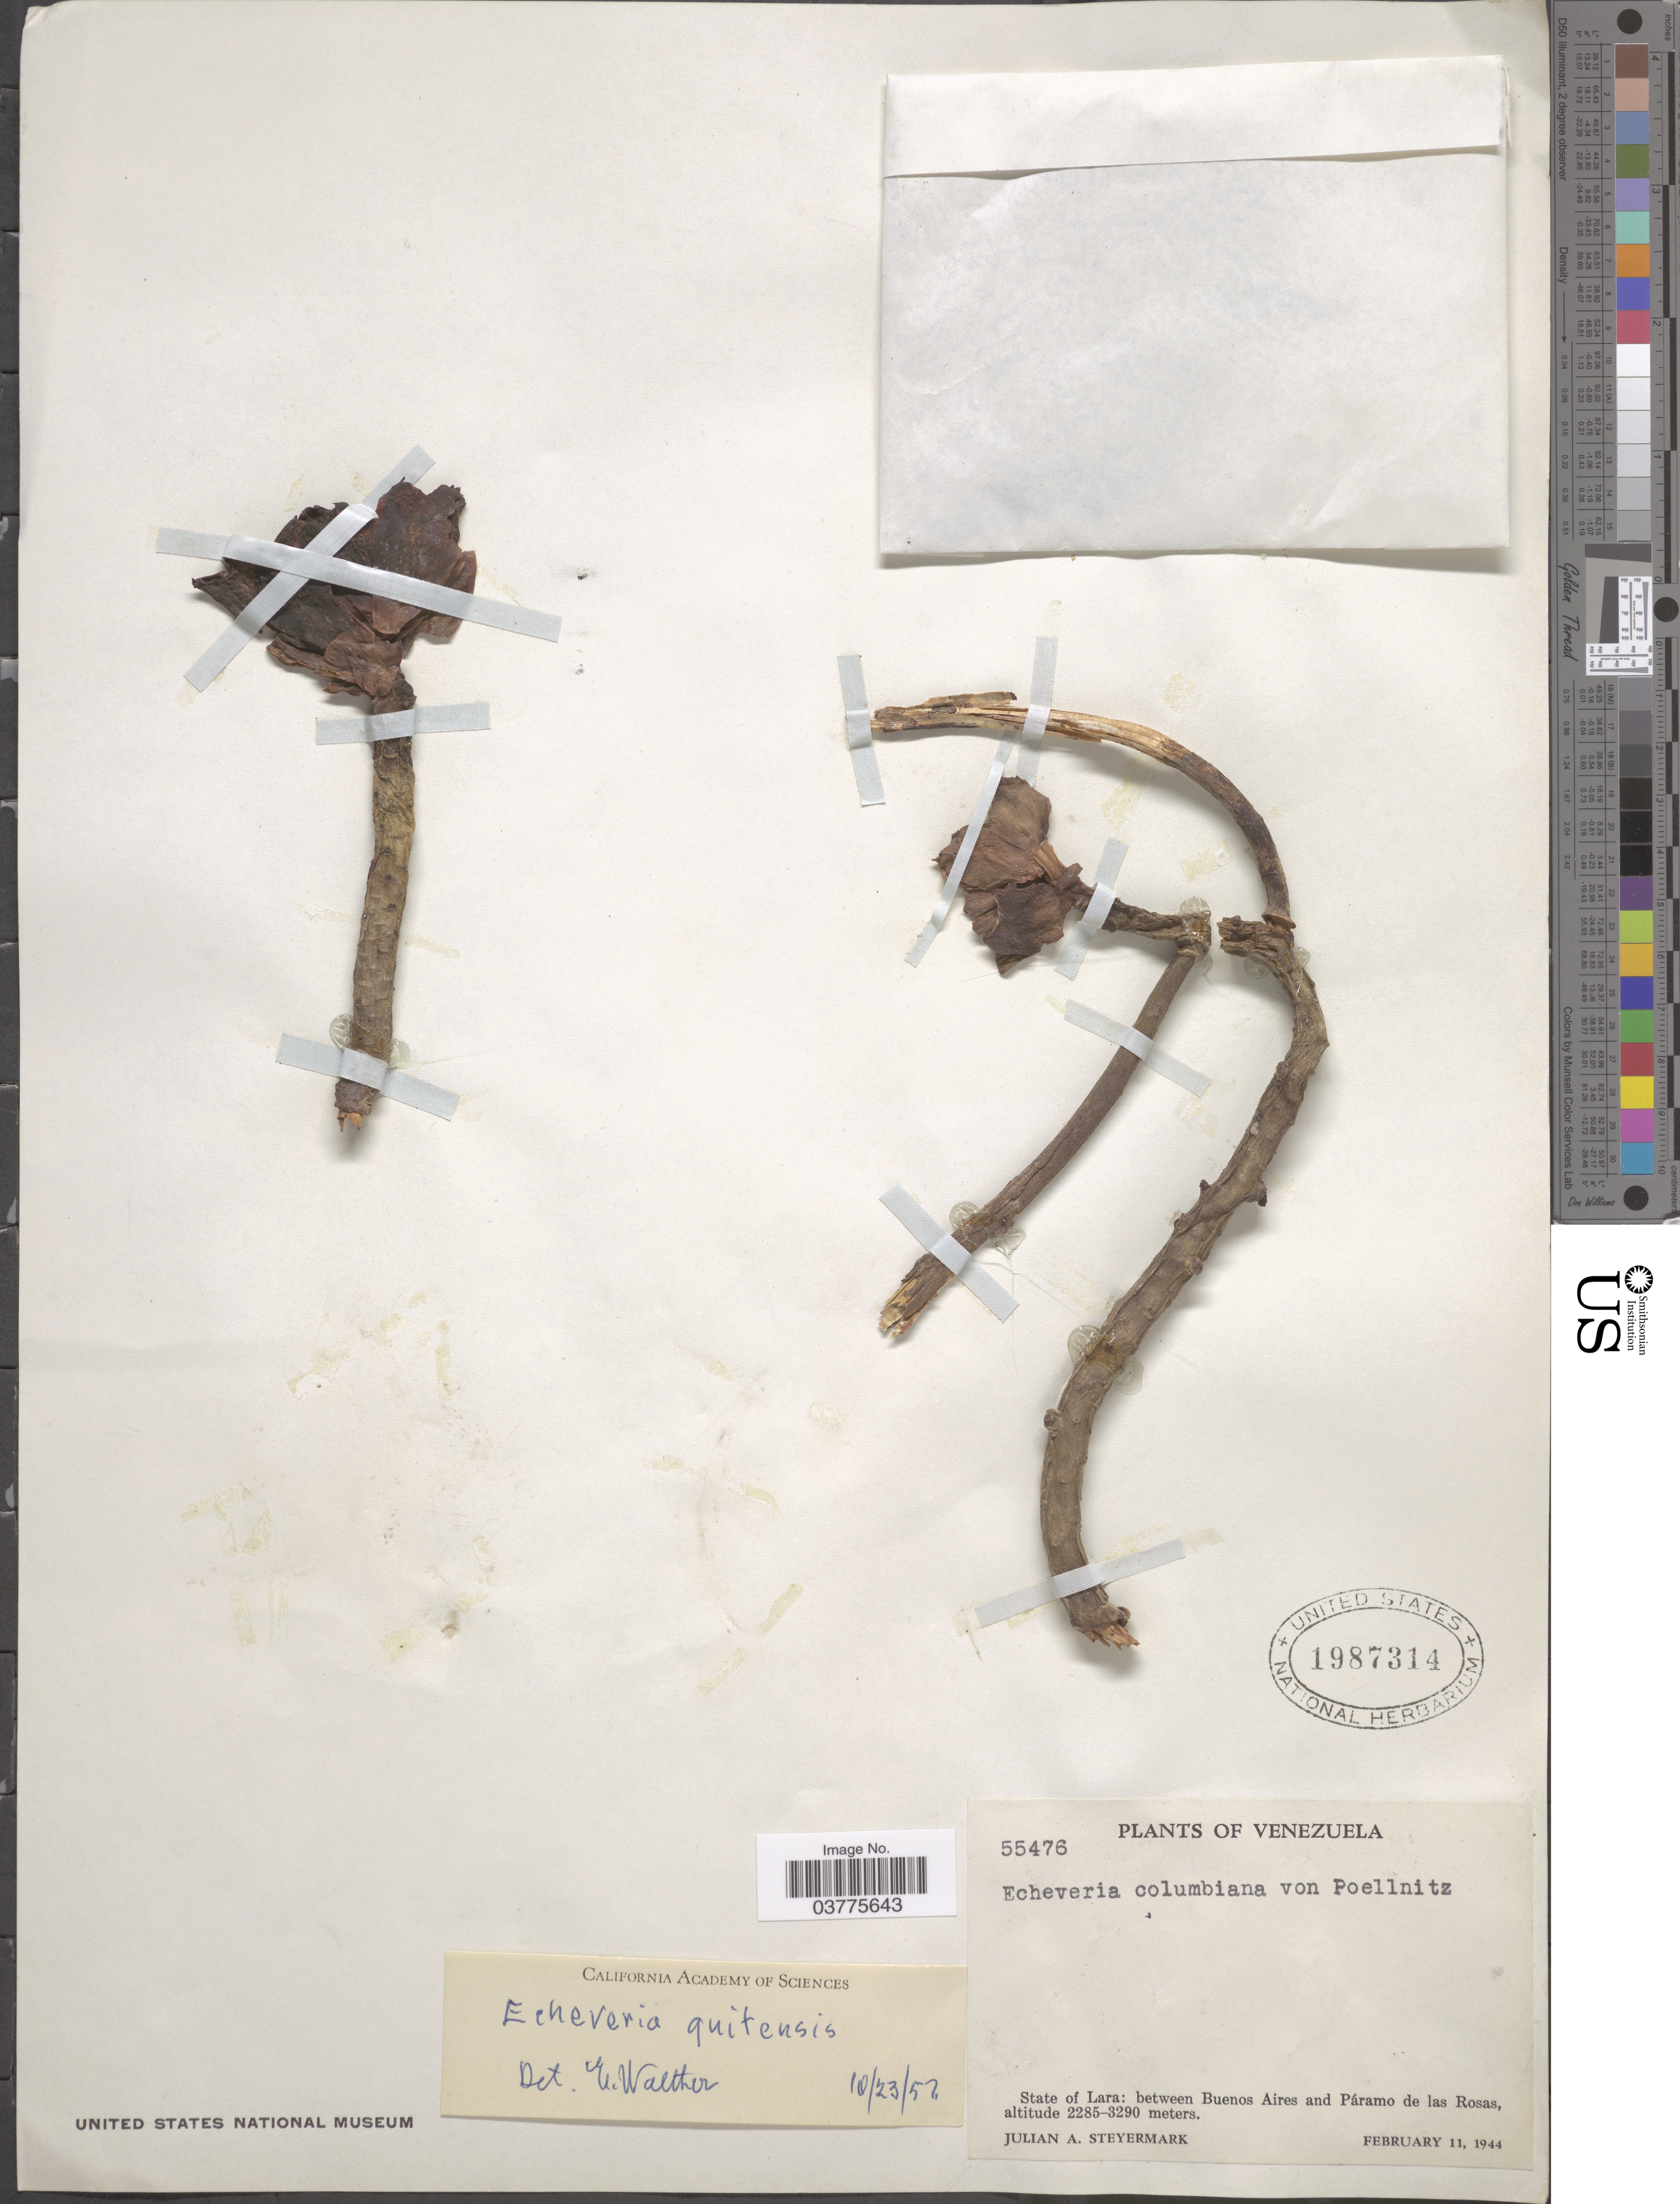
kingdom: Plantae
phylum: Tracheophyta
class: Magnoliopsida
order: Saxifragales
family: Crassulaceae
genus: Echeveria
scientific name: Echeveria quitensis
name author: (Kunth) Lindl.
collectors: J. Steyermark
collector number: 55476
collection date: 1944-02-11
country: Venezuela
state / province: Lara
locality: Between Buenos Aires and Páramo de las Rosas.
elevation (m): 2285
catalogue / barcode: US 1987314